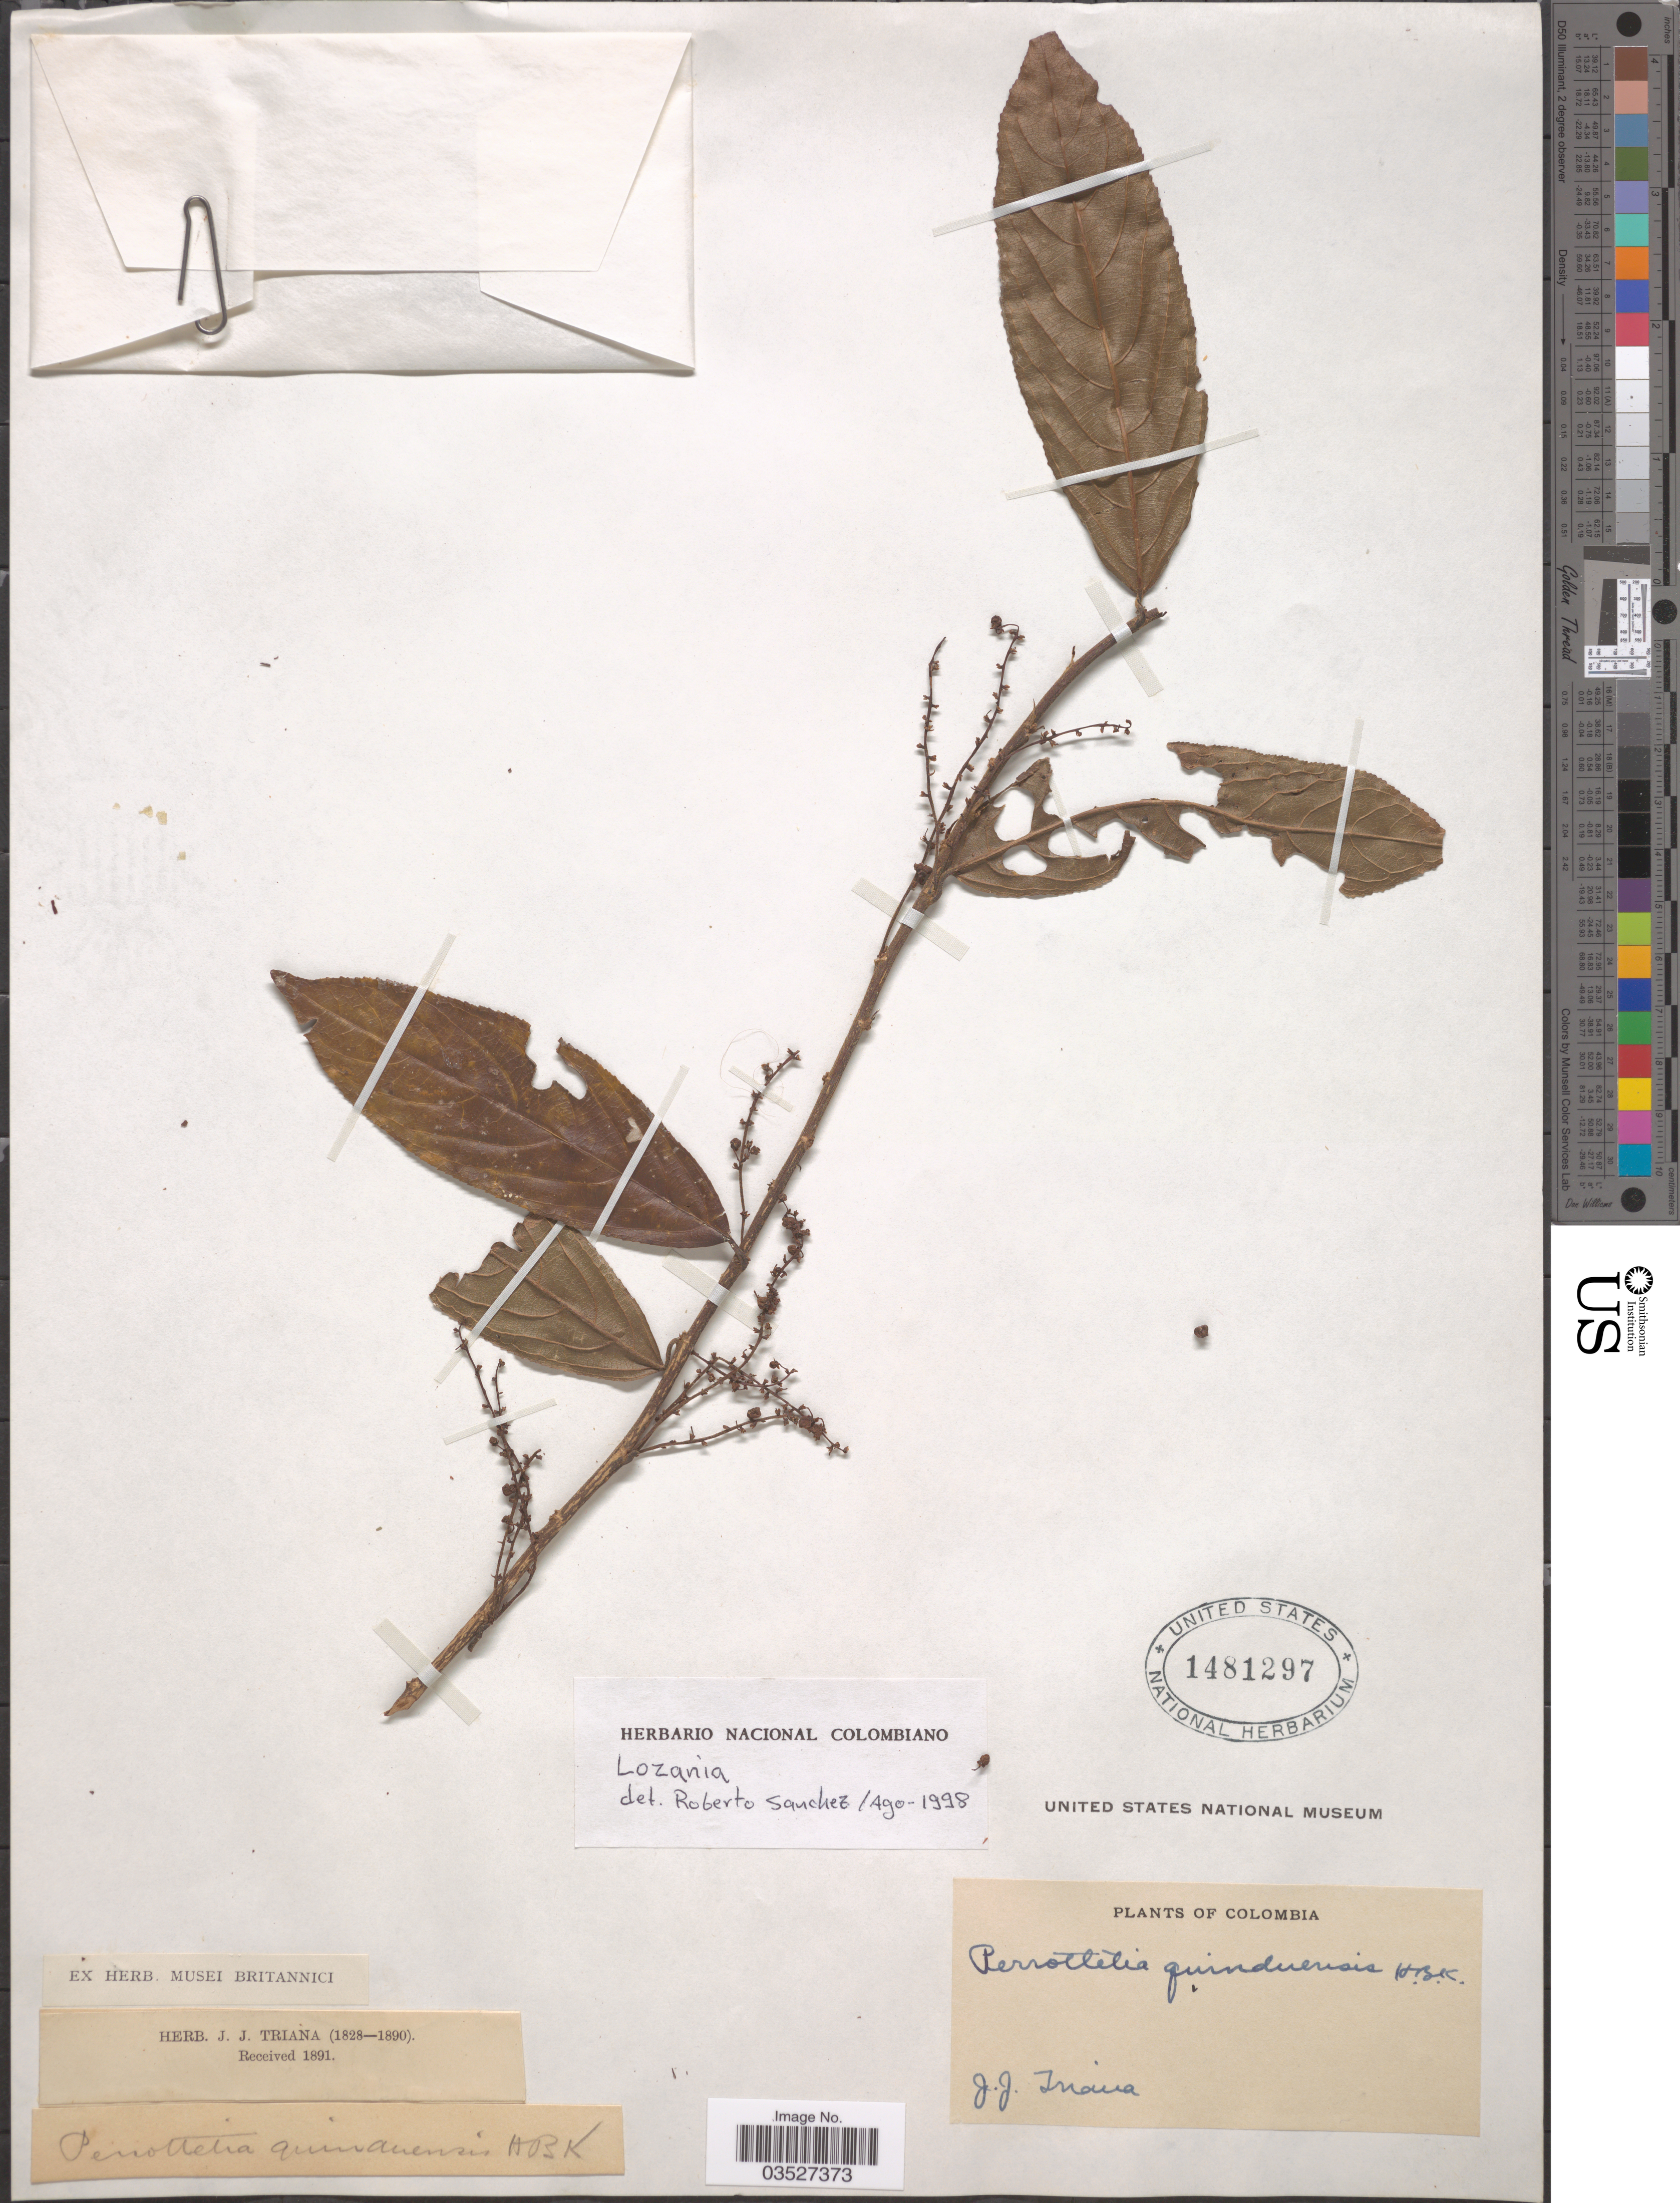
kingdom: Plantae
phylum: Tracheophyta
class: Magnoliopsida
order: Malpighiales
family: Lacistemataceae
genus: Lozania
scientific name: Lozania sp.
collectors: J. J. Triana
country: Colombia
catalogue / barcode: US 1481297